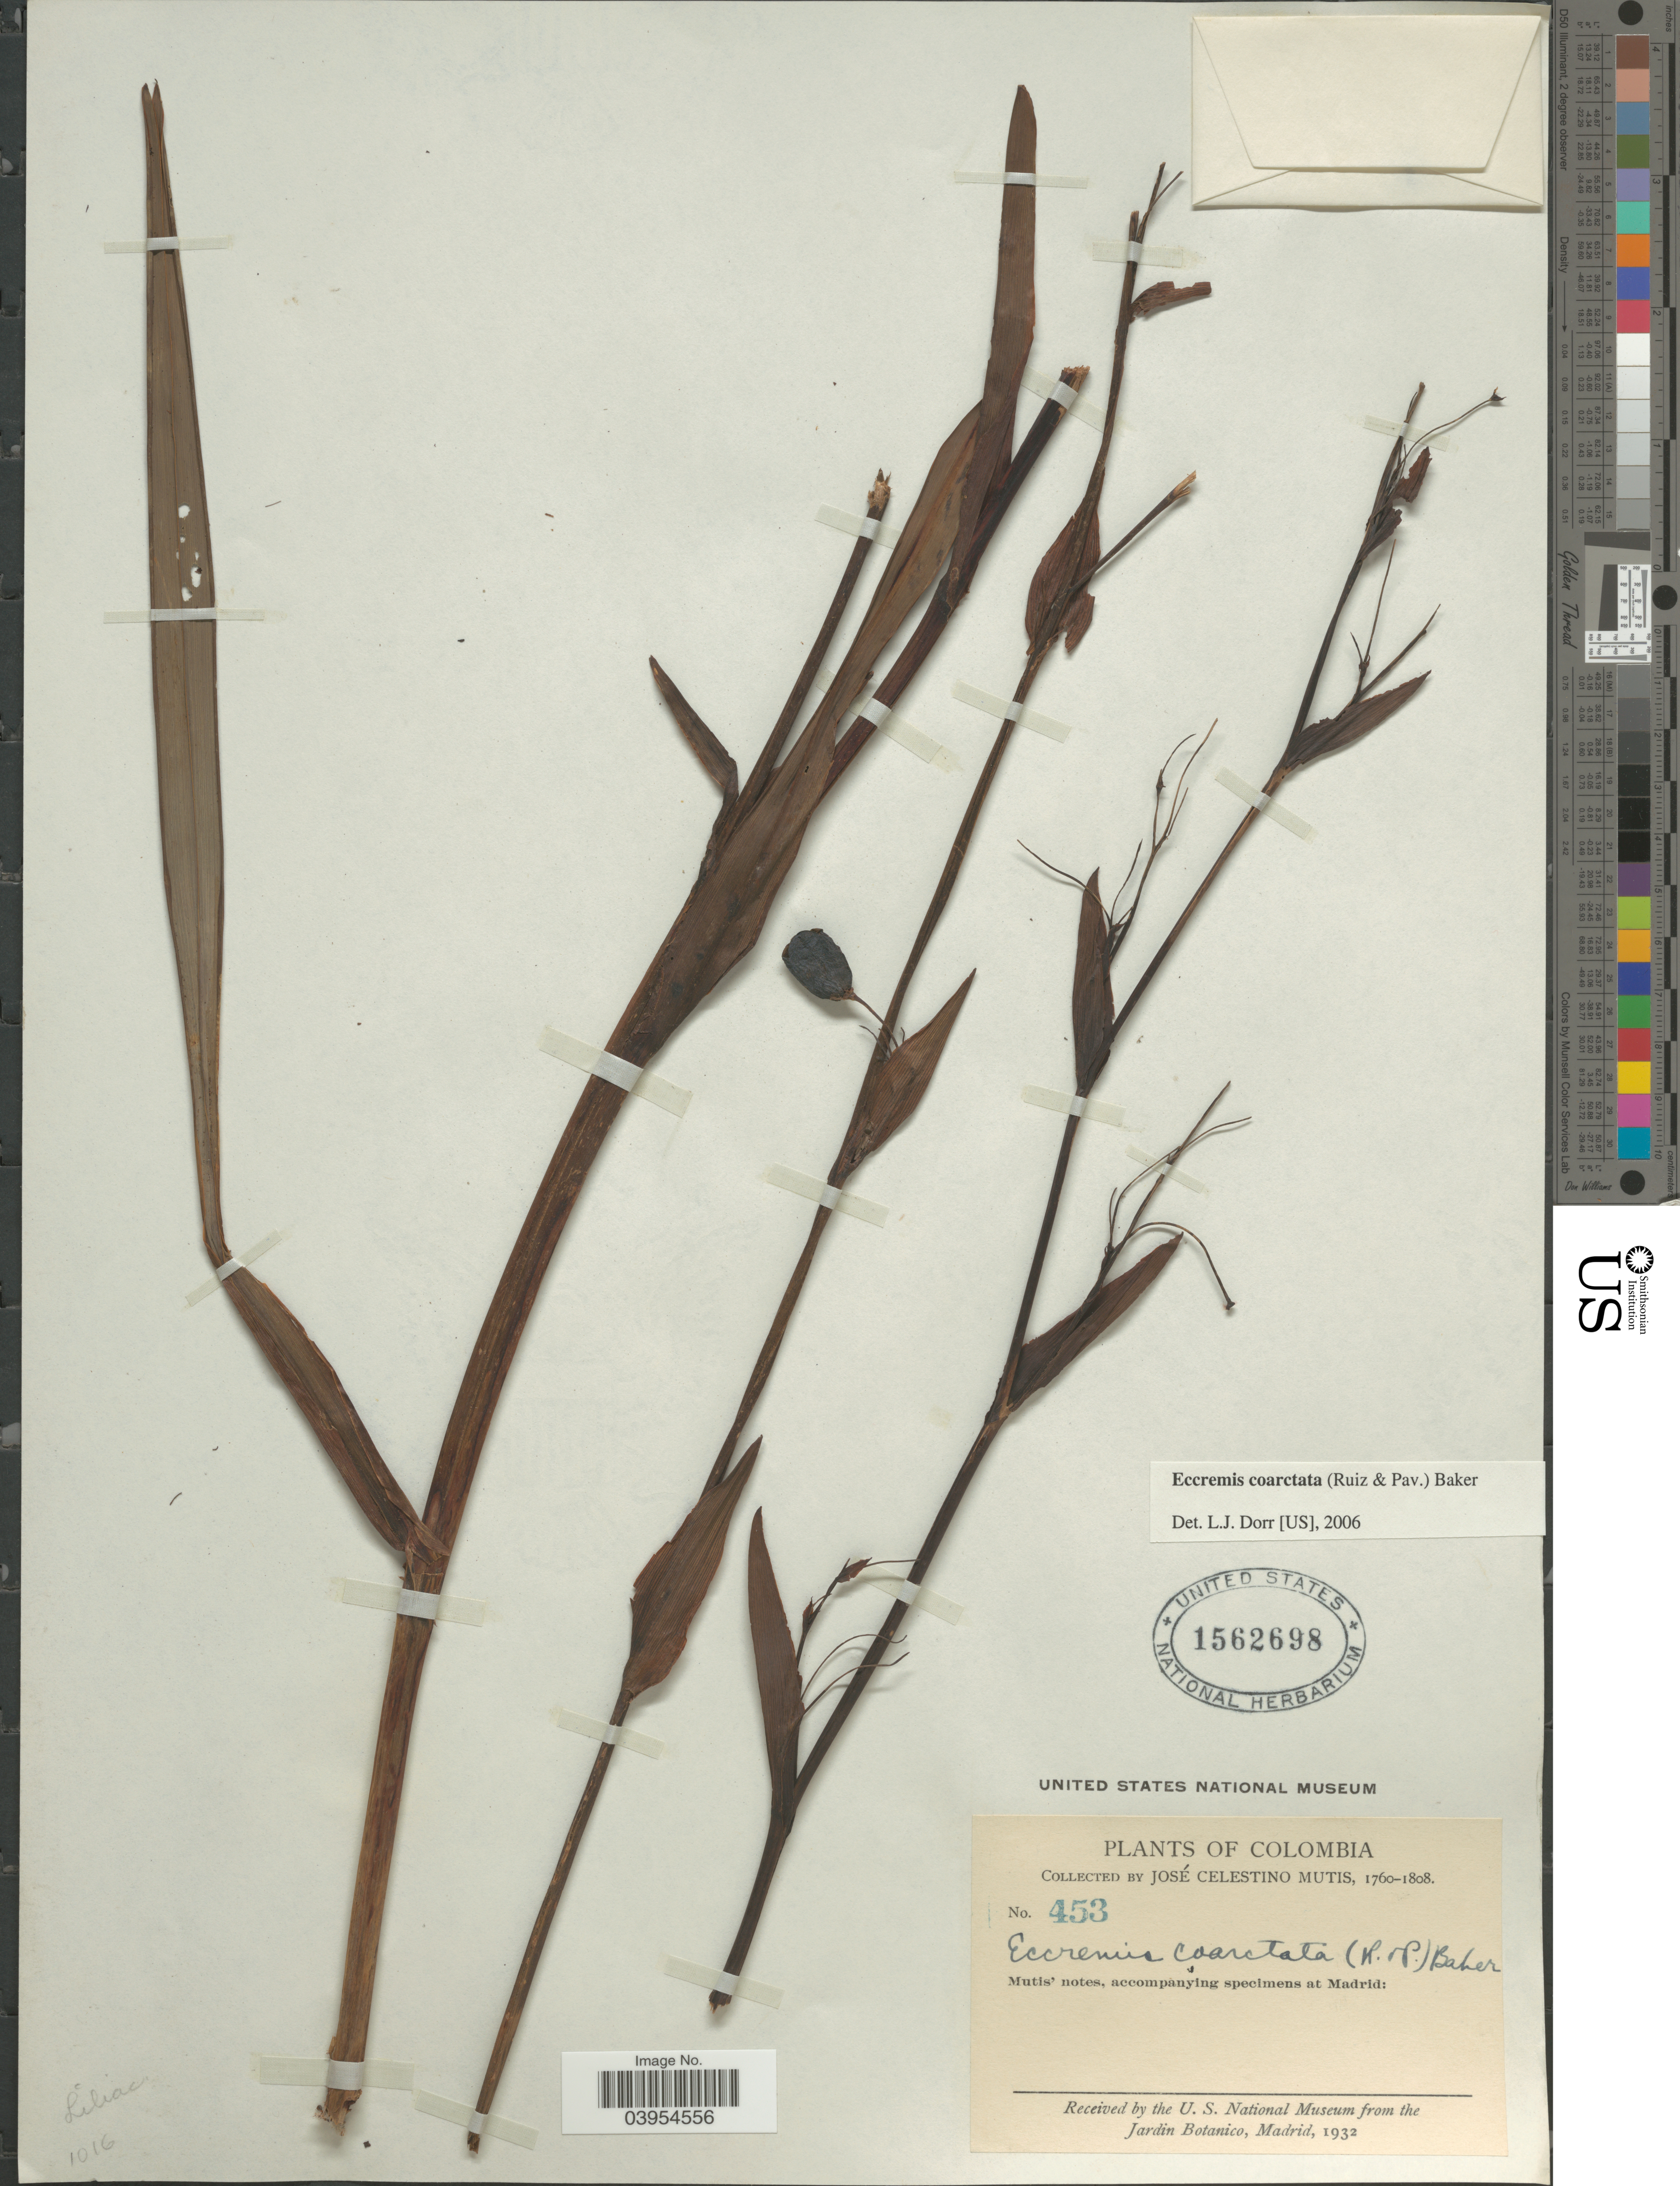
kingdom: Plantae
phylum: Tracheophyta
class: Liliopsida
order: Asparagales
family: Asphodelaceae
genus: Eccremis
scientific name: Eccremis coarctata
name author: Baker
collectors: J. C. B. Mutis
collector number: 453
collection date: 1760/1808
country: Colombia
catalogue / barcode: US 1562698